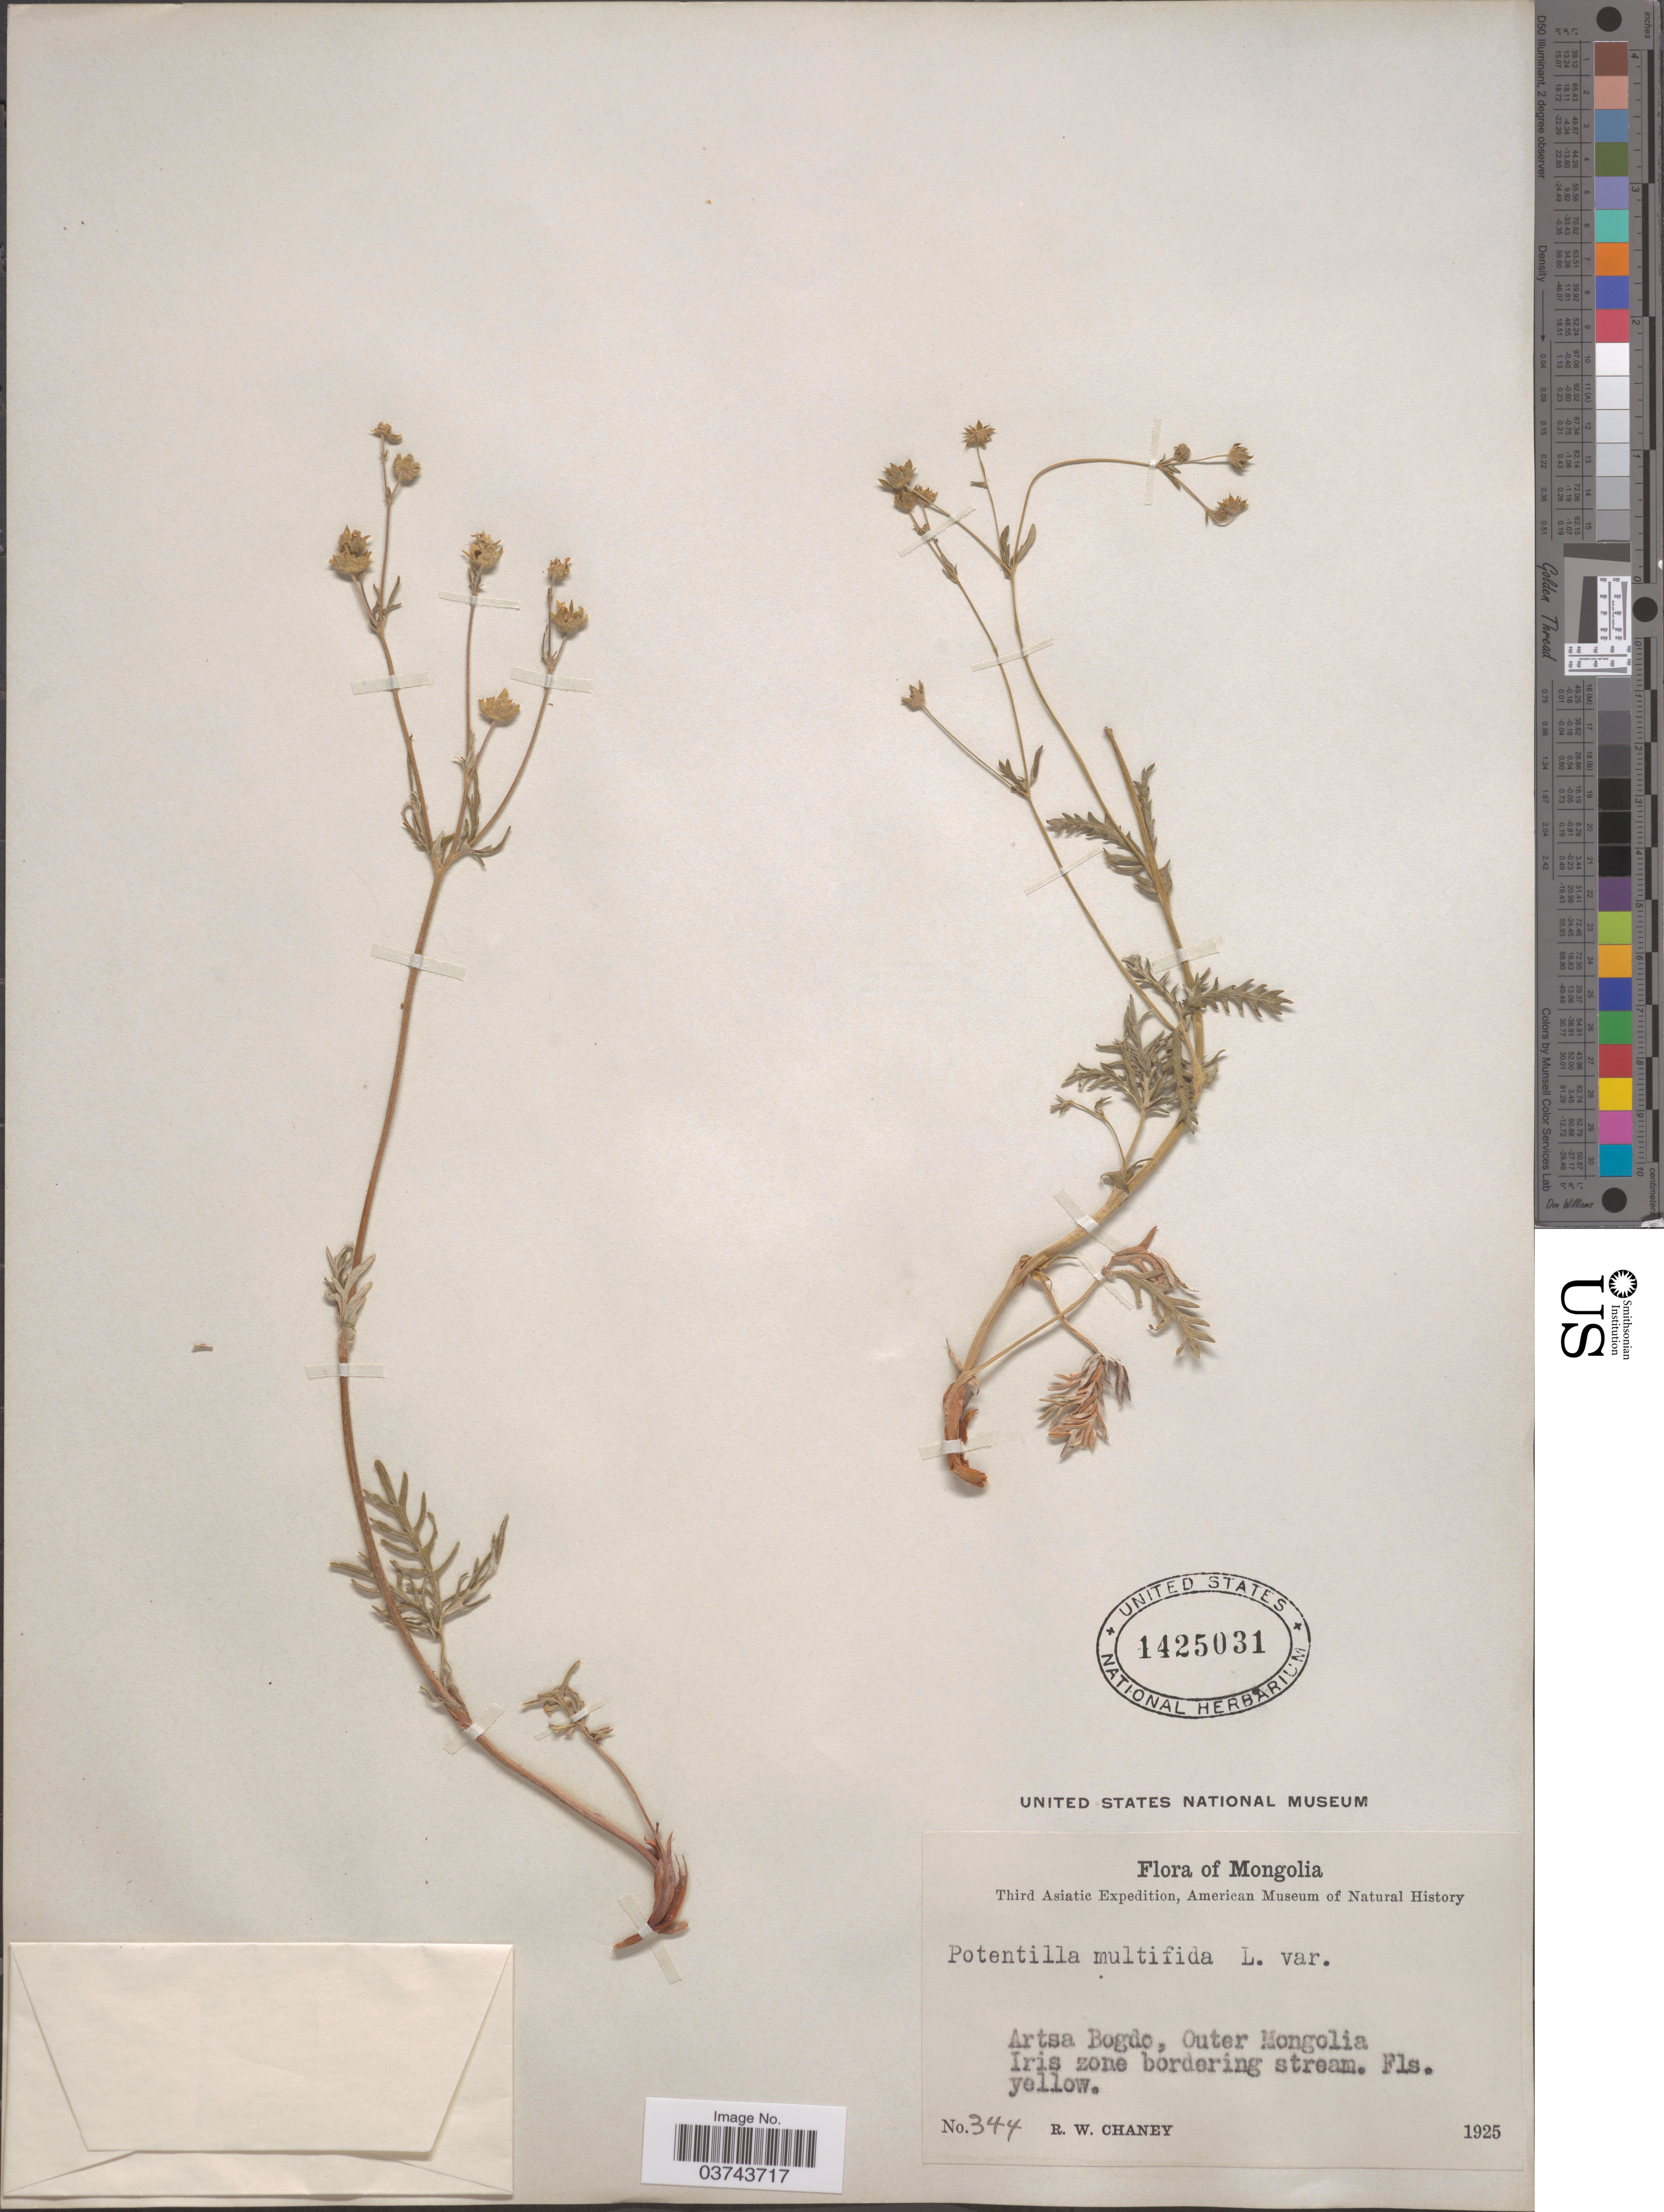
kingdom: Plantae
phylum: Tracheophyta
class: Magnoliopsida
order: Rosales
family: Rosaceae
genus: Potentilla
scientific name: Potentilla multifida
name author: L.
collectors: R. Chaney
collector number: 344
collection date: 1925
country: Mongolia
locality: Artsa Bogdo, Outer Mongolia. Iris zone bordering stream.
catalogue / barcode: US 1425031